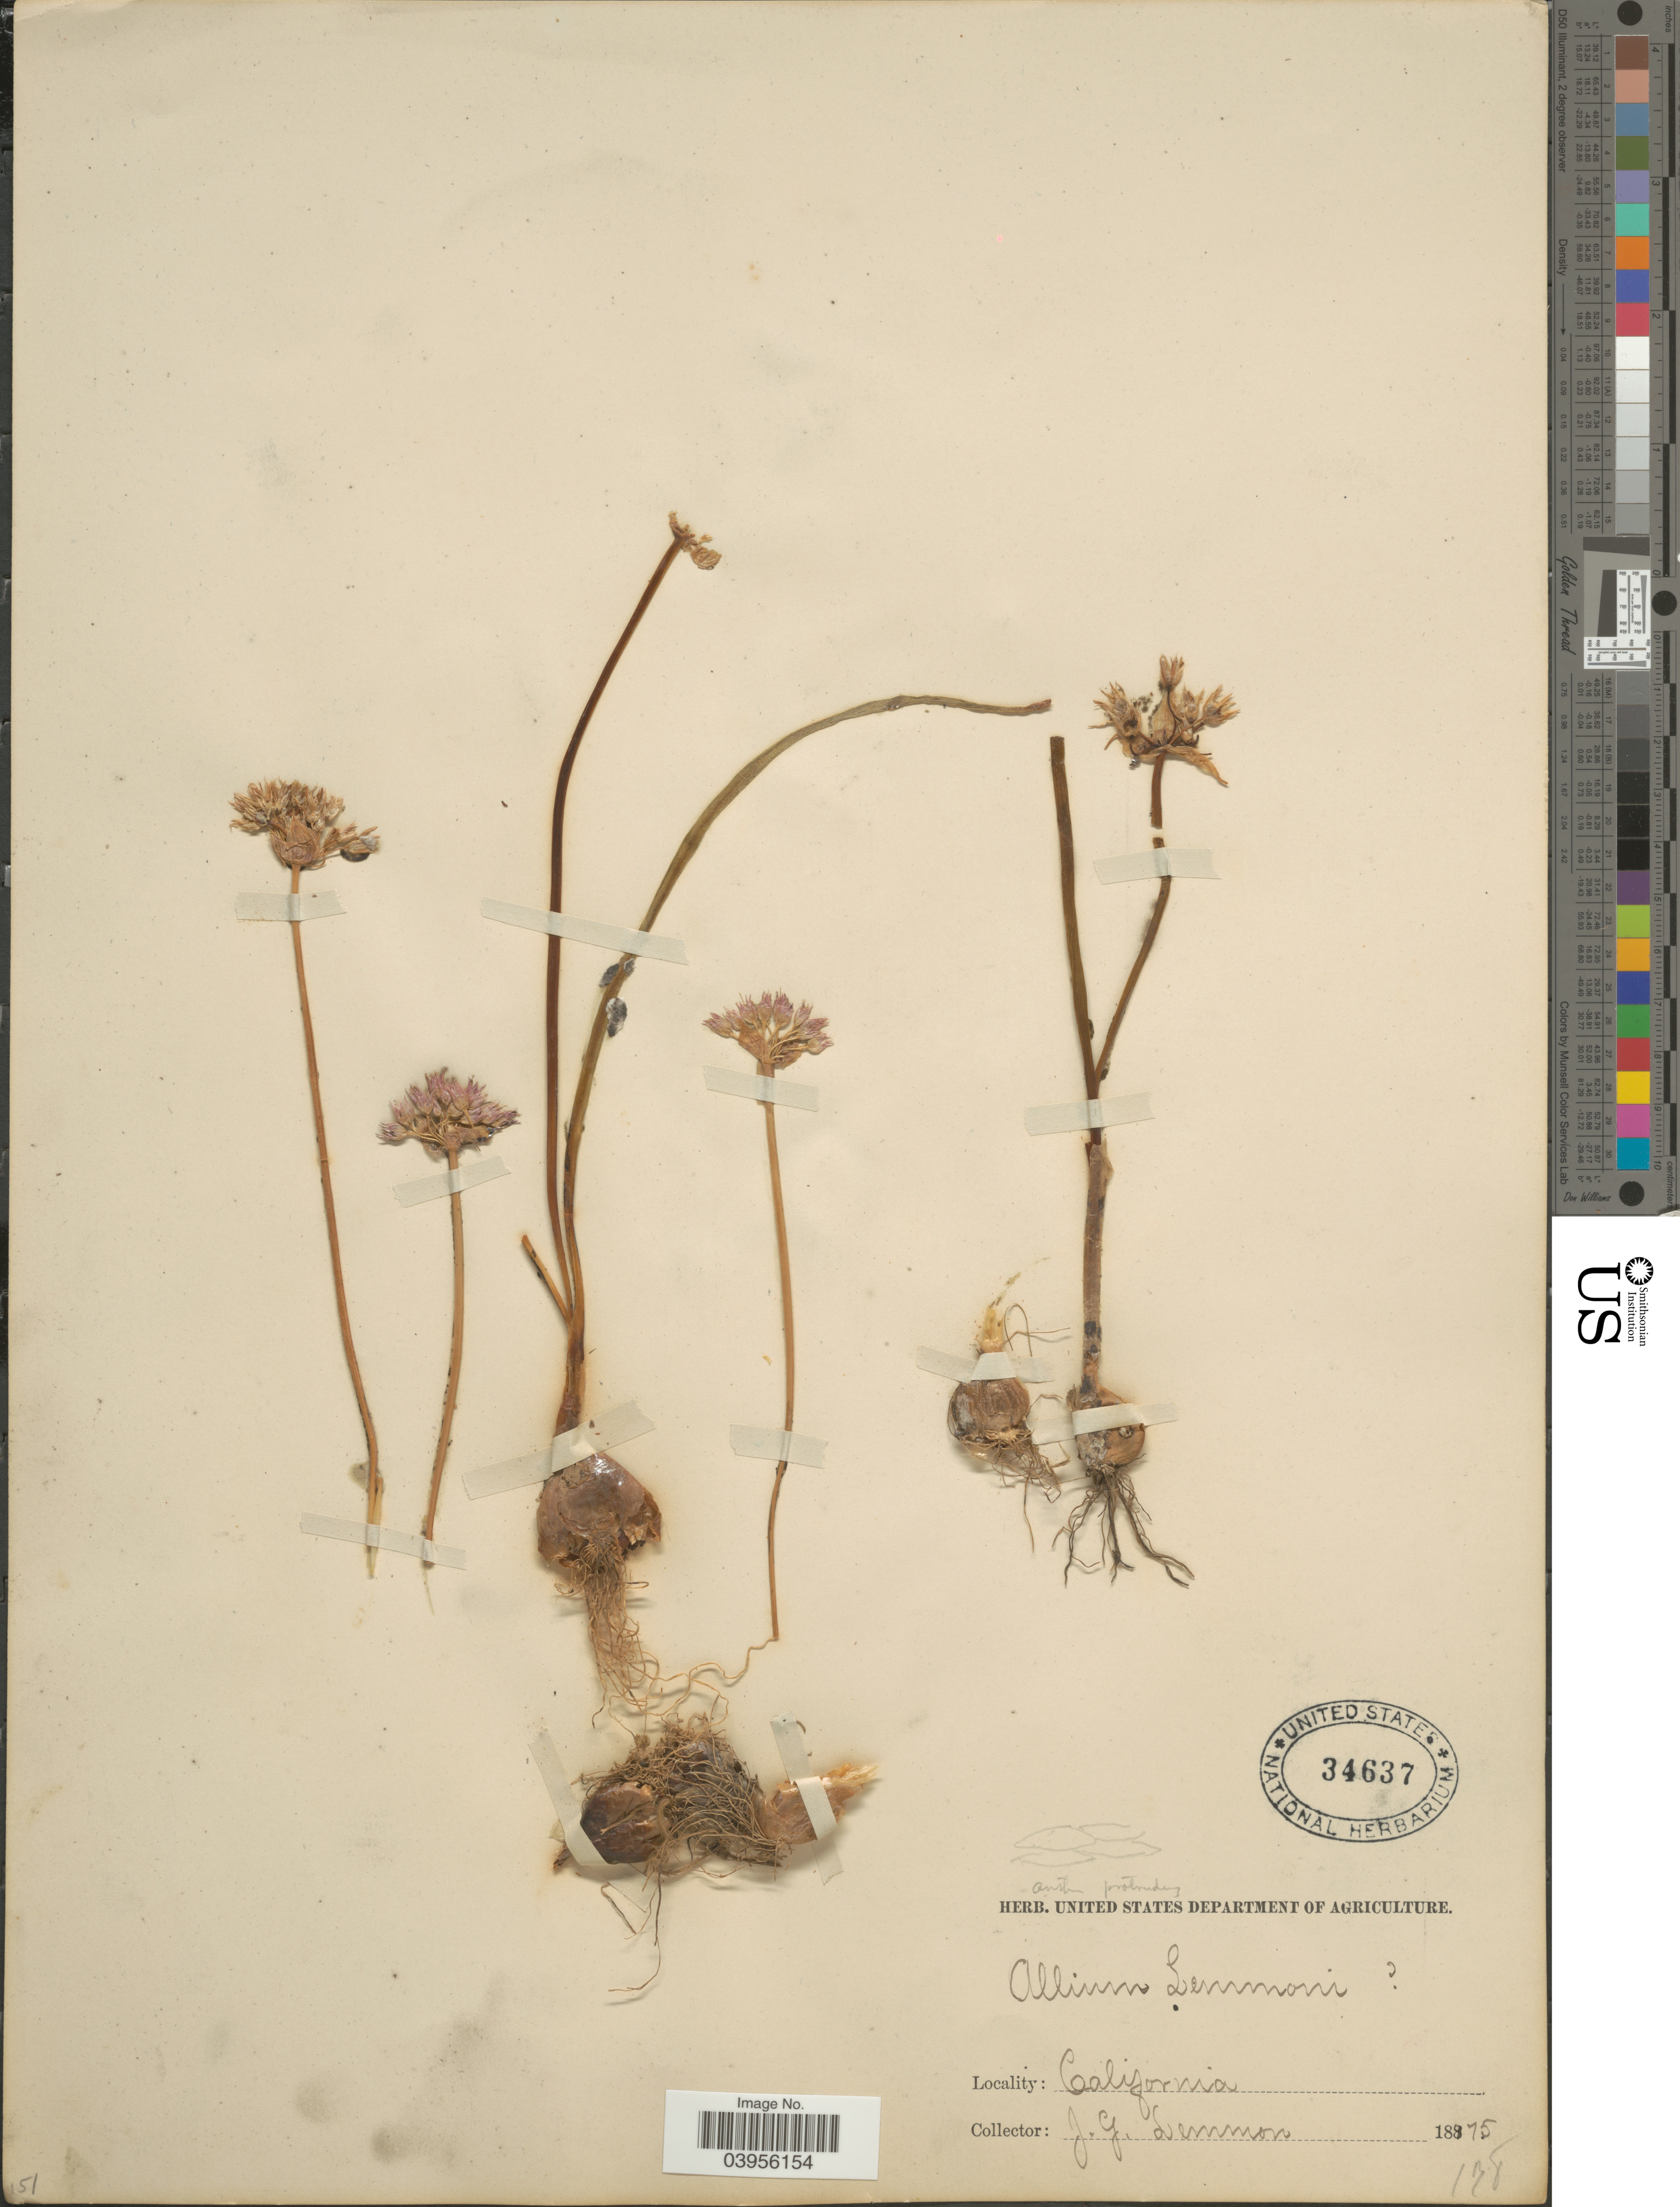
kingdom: Plantae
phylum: Tracheophyta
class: Liliopsida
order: Asparagales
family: Amaryllidaceae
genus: Allium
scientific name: Allium lemmonii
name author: S. Watson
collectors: J. Lemmon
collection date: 1875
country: United States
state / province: California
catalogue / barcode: US 34637